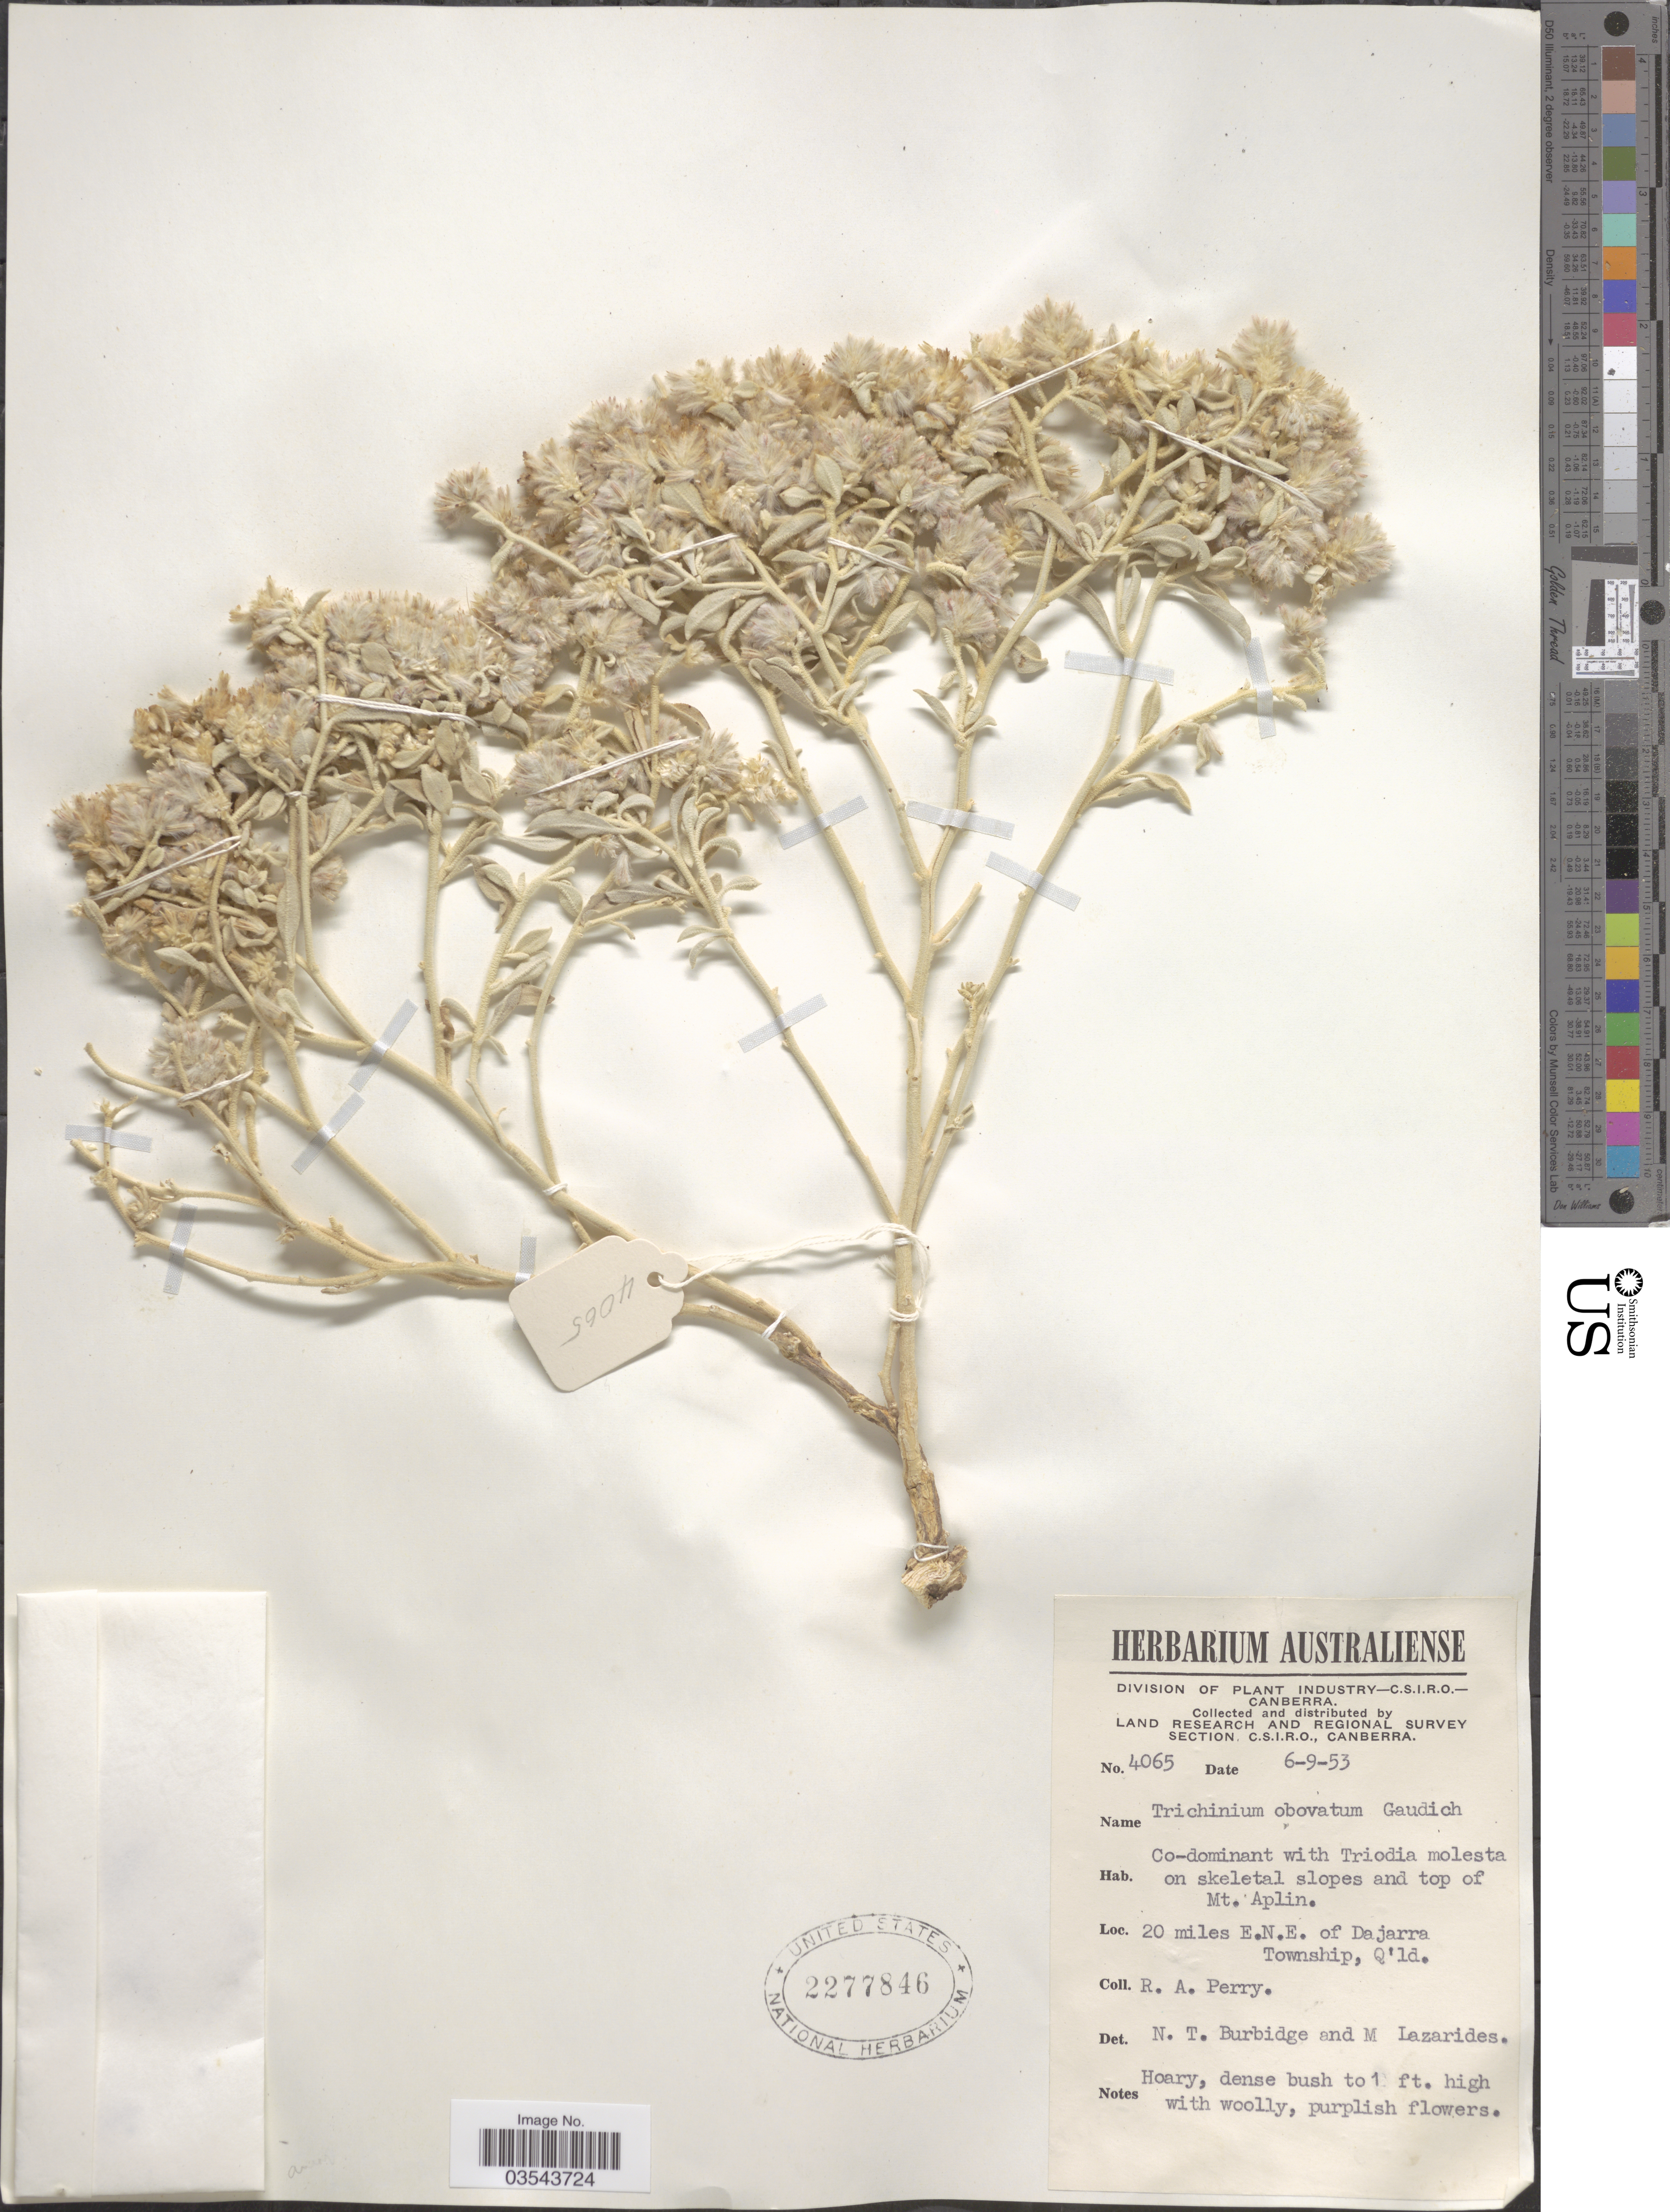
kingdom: Plantae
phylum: Tracheophyta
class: Magnoliopsida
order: Caryophyllales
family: Amaranthaceae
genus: Ptilotus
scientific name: Ptilotus obovatus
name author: (Gaudich.) F. Muell.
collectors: Perry, R. A.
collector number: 4065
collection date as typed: Transcribed d/m/y: 6/9/53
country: Australia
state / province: Queensland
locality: Top of Mt. Aplin. 20 miles E.N.E. of Dajarra Township.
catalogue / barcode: US 2277846